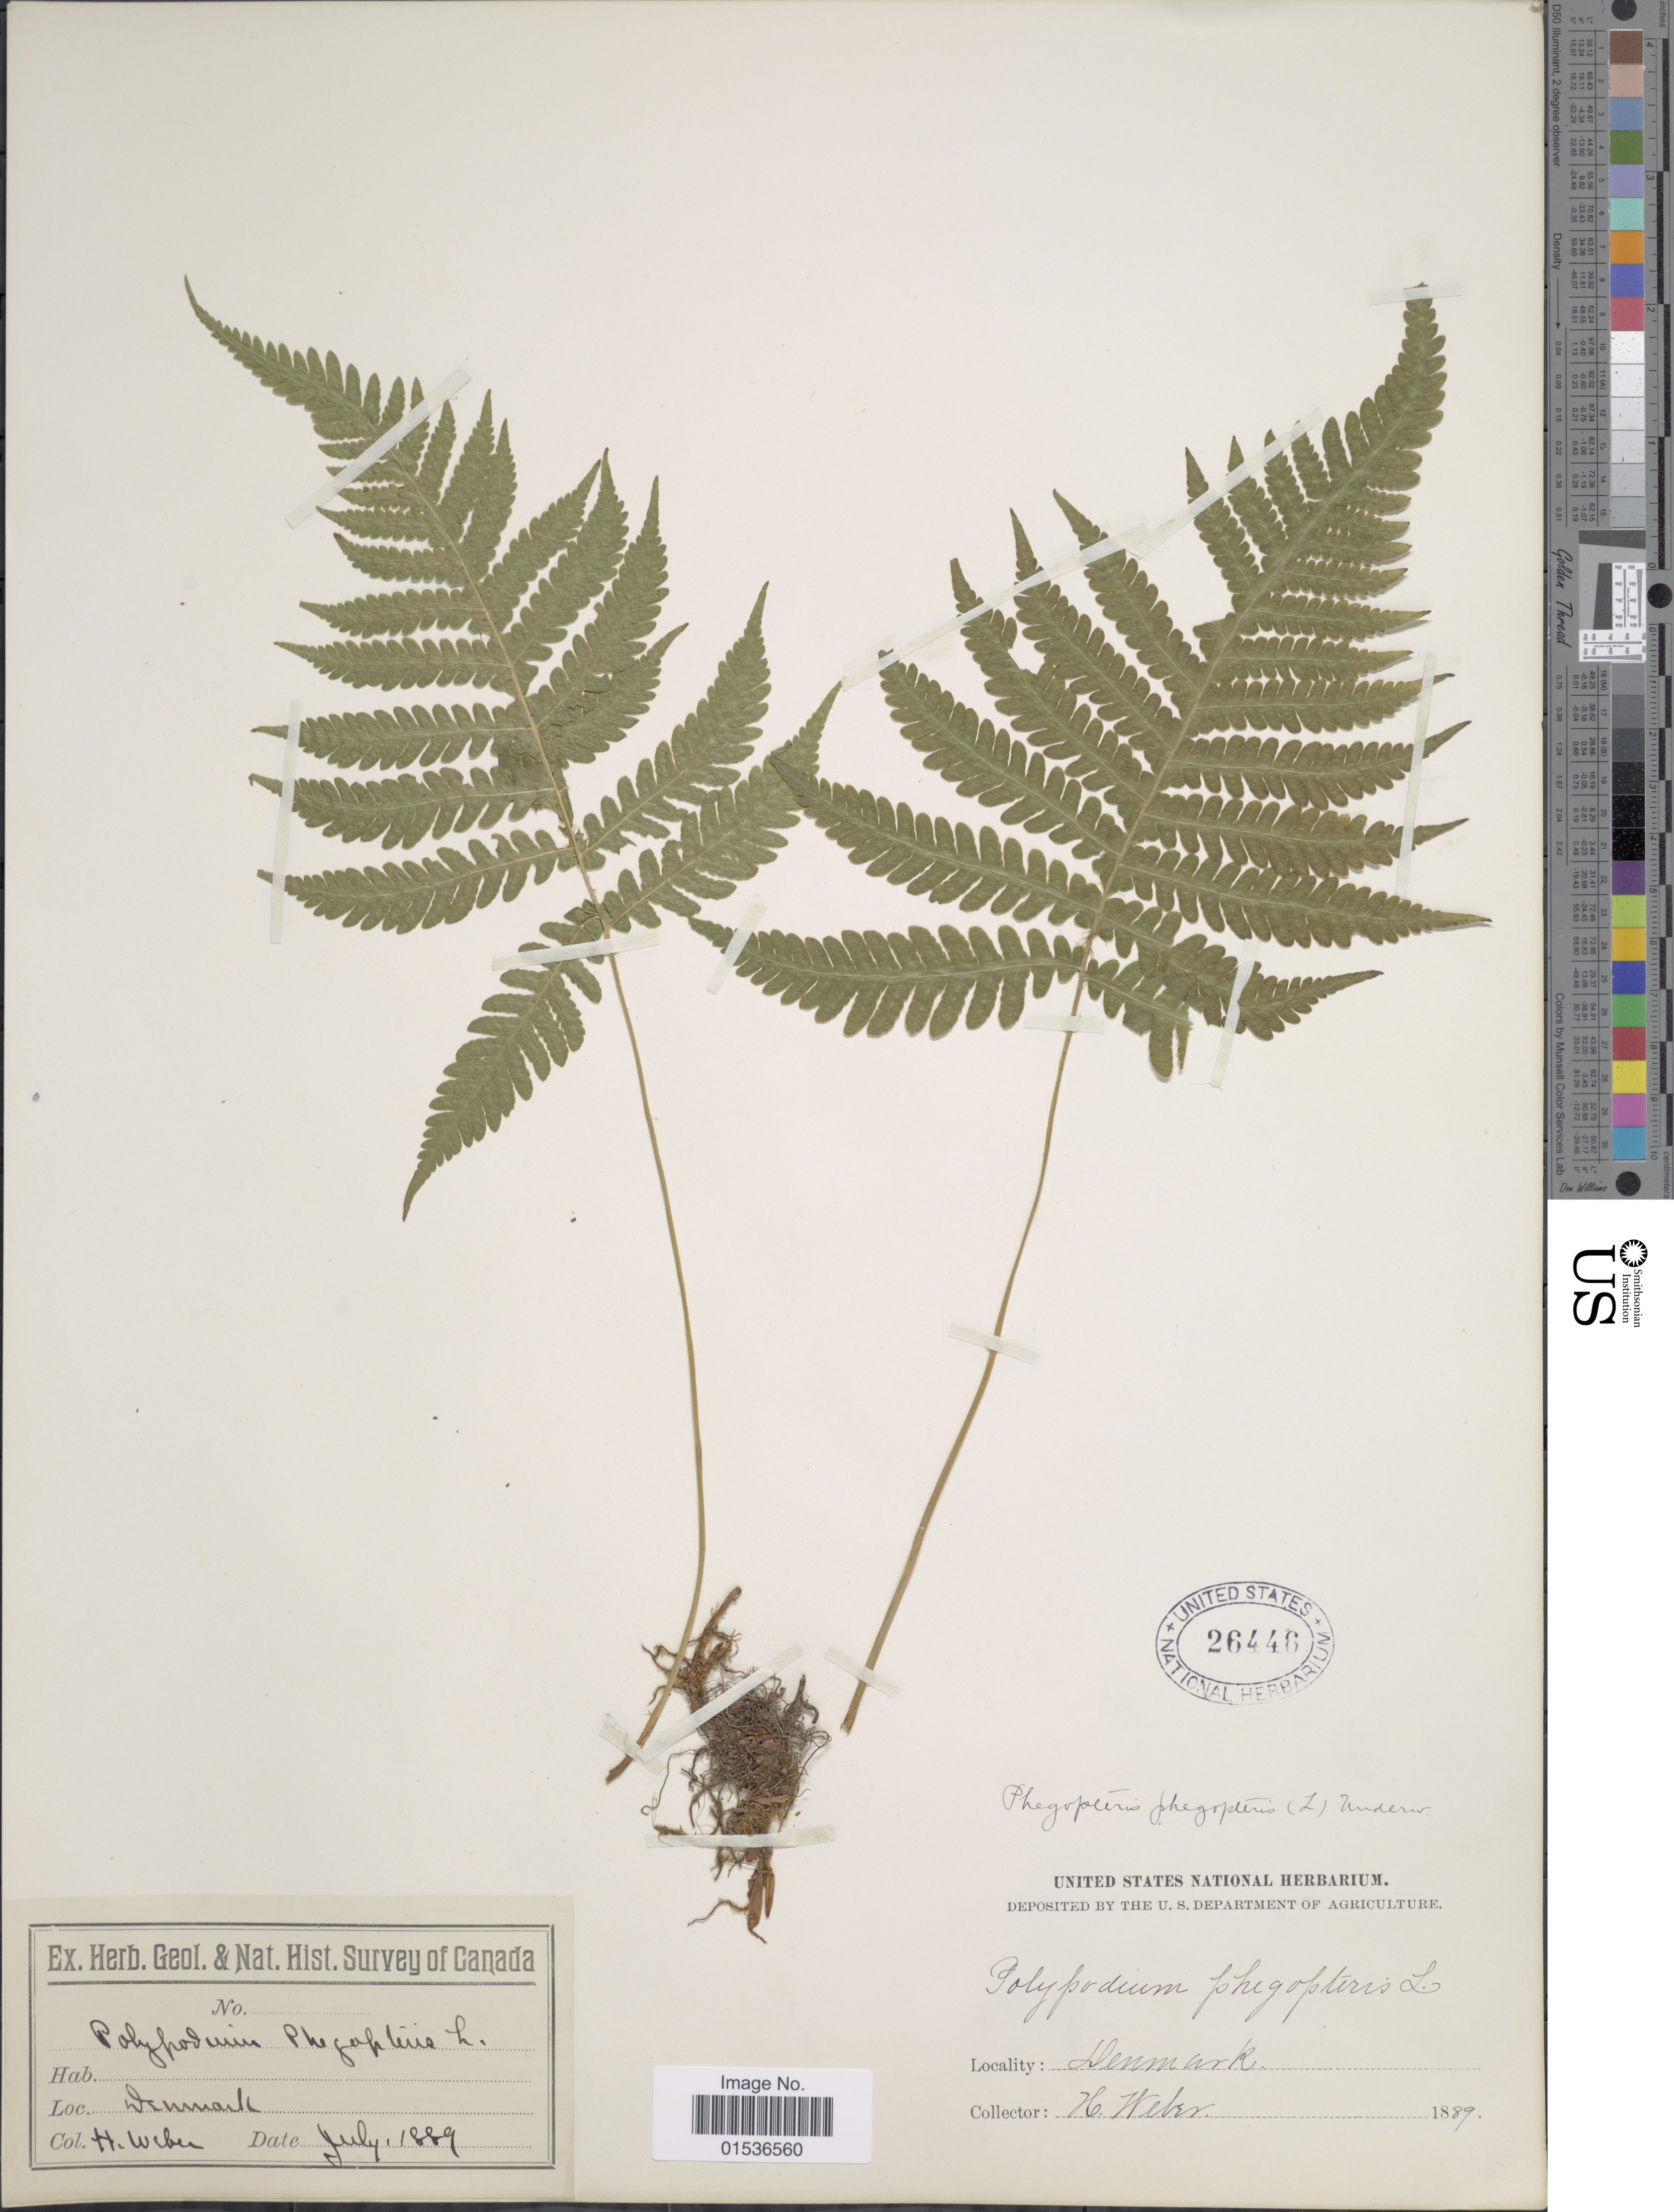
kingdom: Plantae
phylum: Tracheophyta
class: Polypodiopsida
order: Polypodiales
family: Thelypteridaceae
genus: Phegopteris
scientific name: Phegopteris connectilis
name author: (Michx.) Watt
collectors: H. Weber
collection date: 1889-07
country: Denmark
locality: Denmark.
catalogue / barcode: US 26446